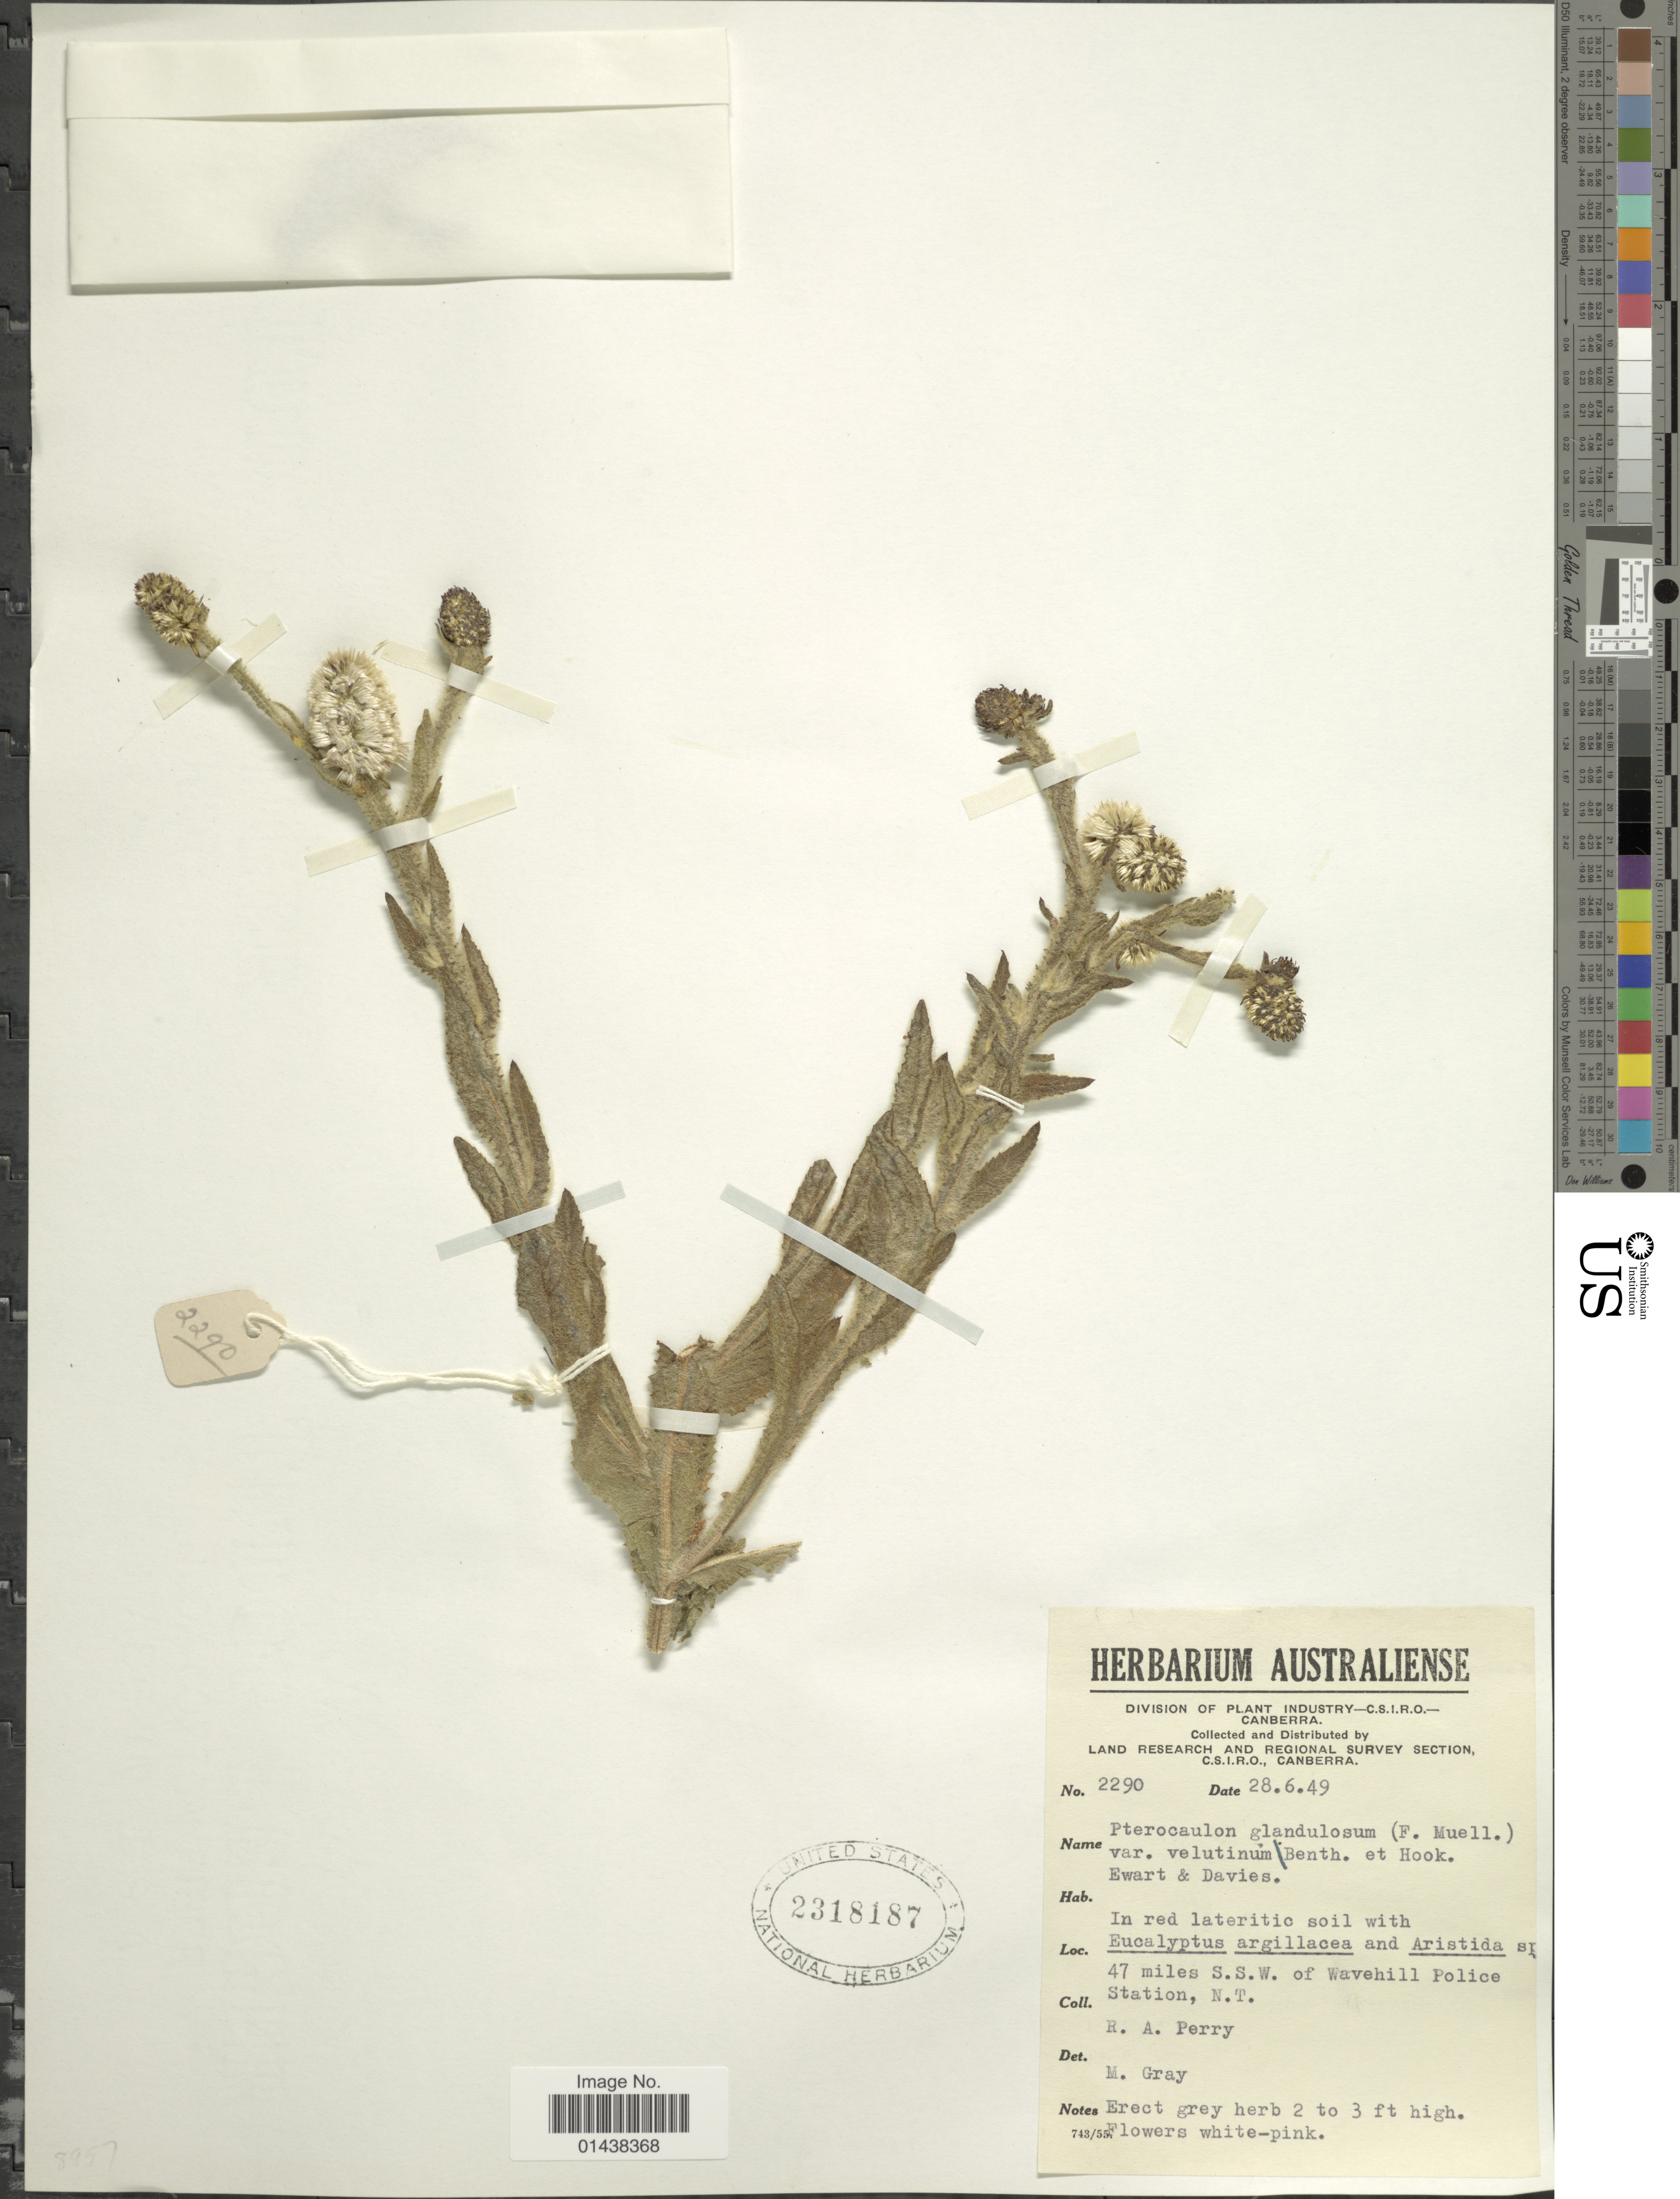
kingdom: Plantae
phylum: Tracheophyta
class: Magnoliopsida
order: Asterales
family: Asteraceae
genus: Pterocaulon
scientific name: Pterocaulon glandulosum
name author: (F. Muell. ex Benth.) Benth. & Hook. f. ex F. Muell.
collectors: Perry, R. A.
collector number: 2290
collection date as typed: Transcribed d/m/y: 28/6/49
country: Australia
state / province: Northern Territory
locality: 47 miles S.S.W. of Wavehill Police Station, N. T.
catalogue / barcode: US 2318187